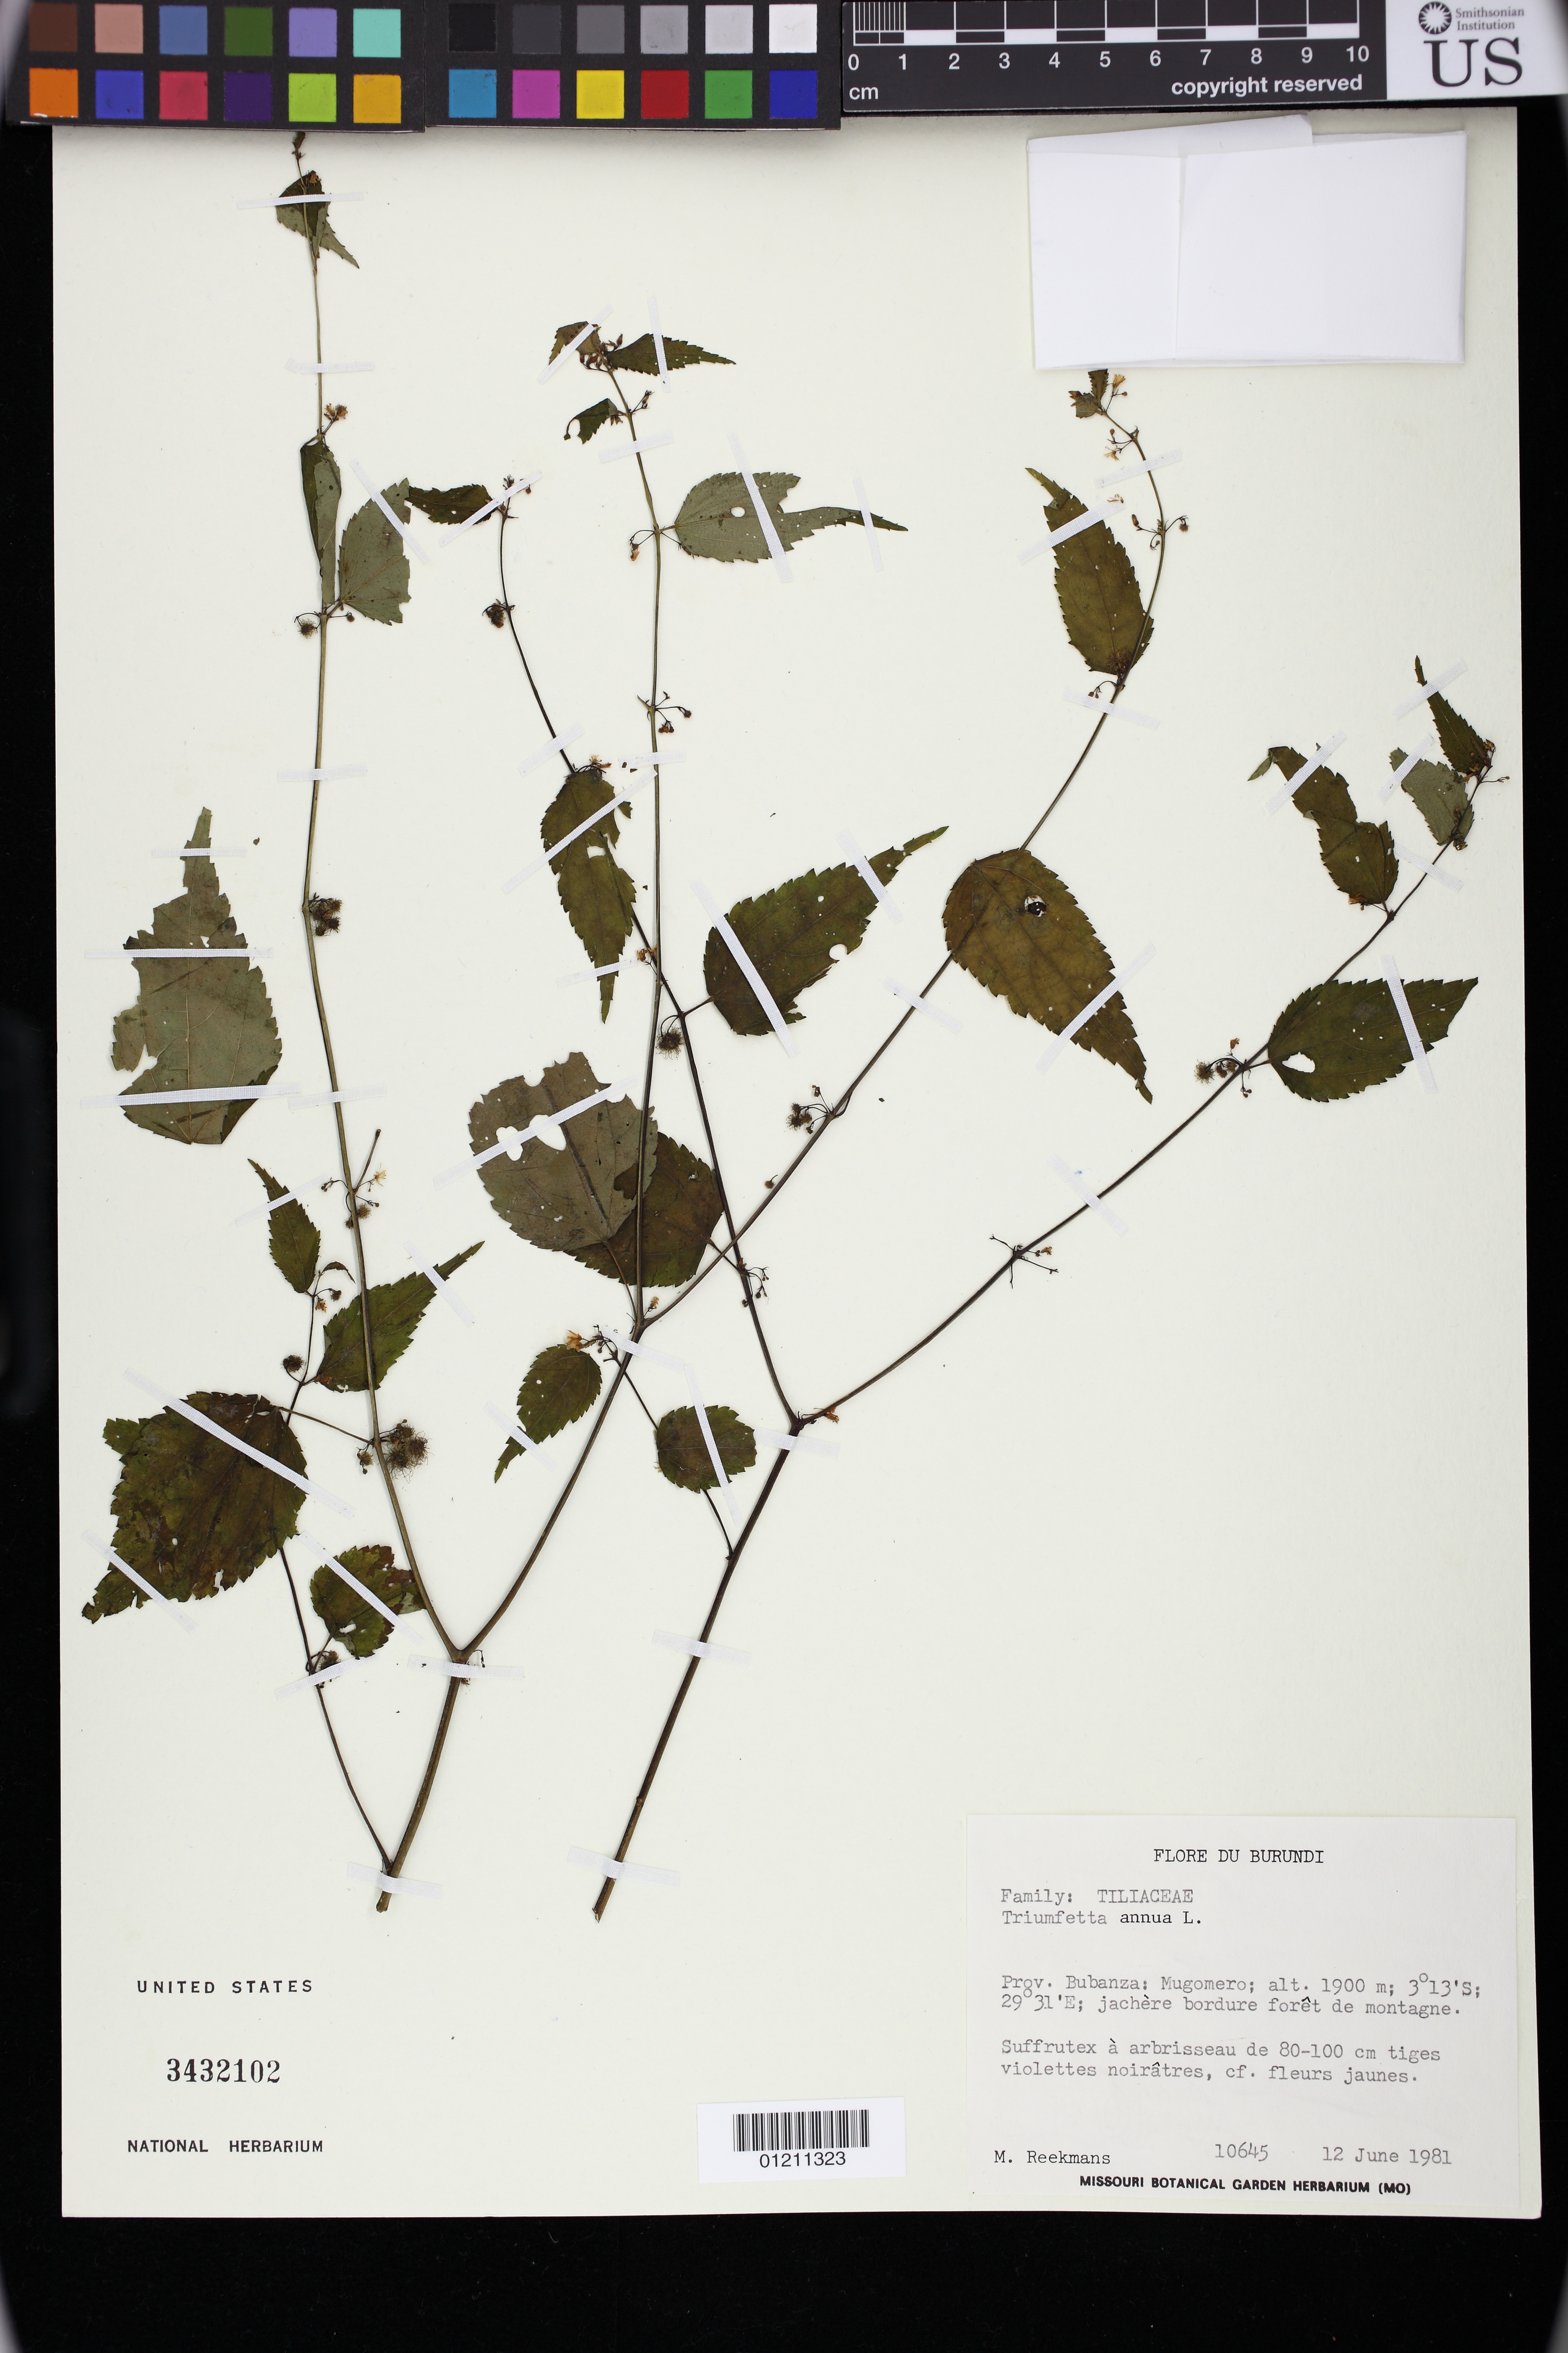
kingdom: Plantae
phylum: Tracheophyta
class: Magnoliopsida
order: Malvales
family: Malvaceae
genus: Triumfetta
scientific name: Triumfetta annua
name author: L.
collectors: M. Reekmans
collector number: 10645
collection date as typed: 06 Dec 1981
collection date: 1981-12-06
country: Burundi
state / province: Bubanza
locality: Prov. Bubanza: Mugomero; jachère bordure forêt de montagne.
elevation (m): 1900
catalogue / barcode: US 3432102